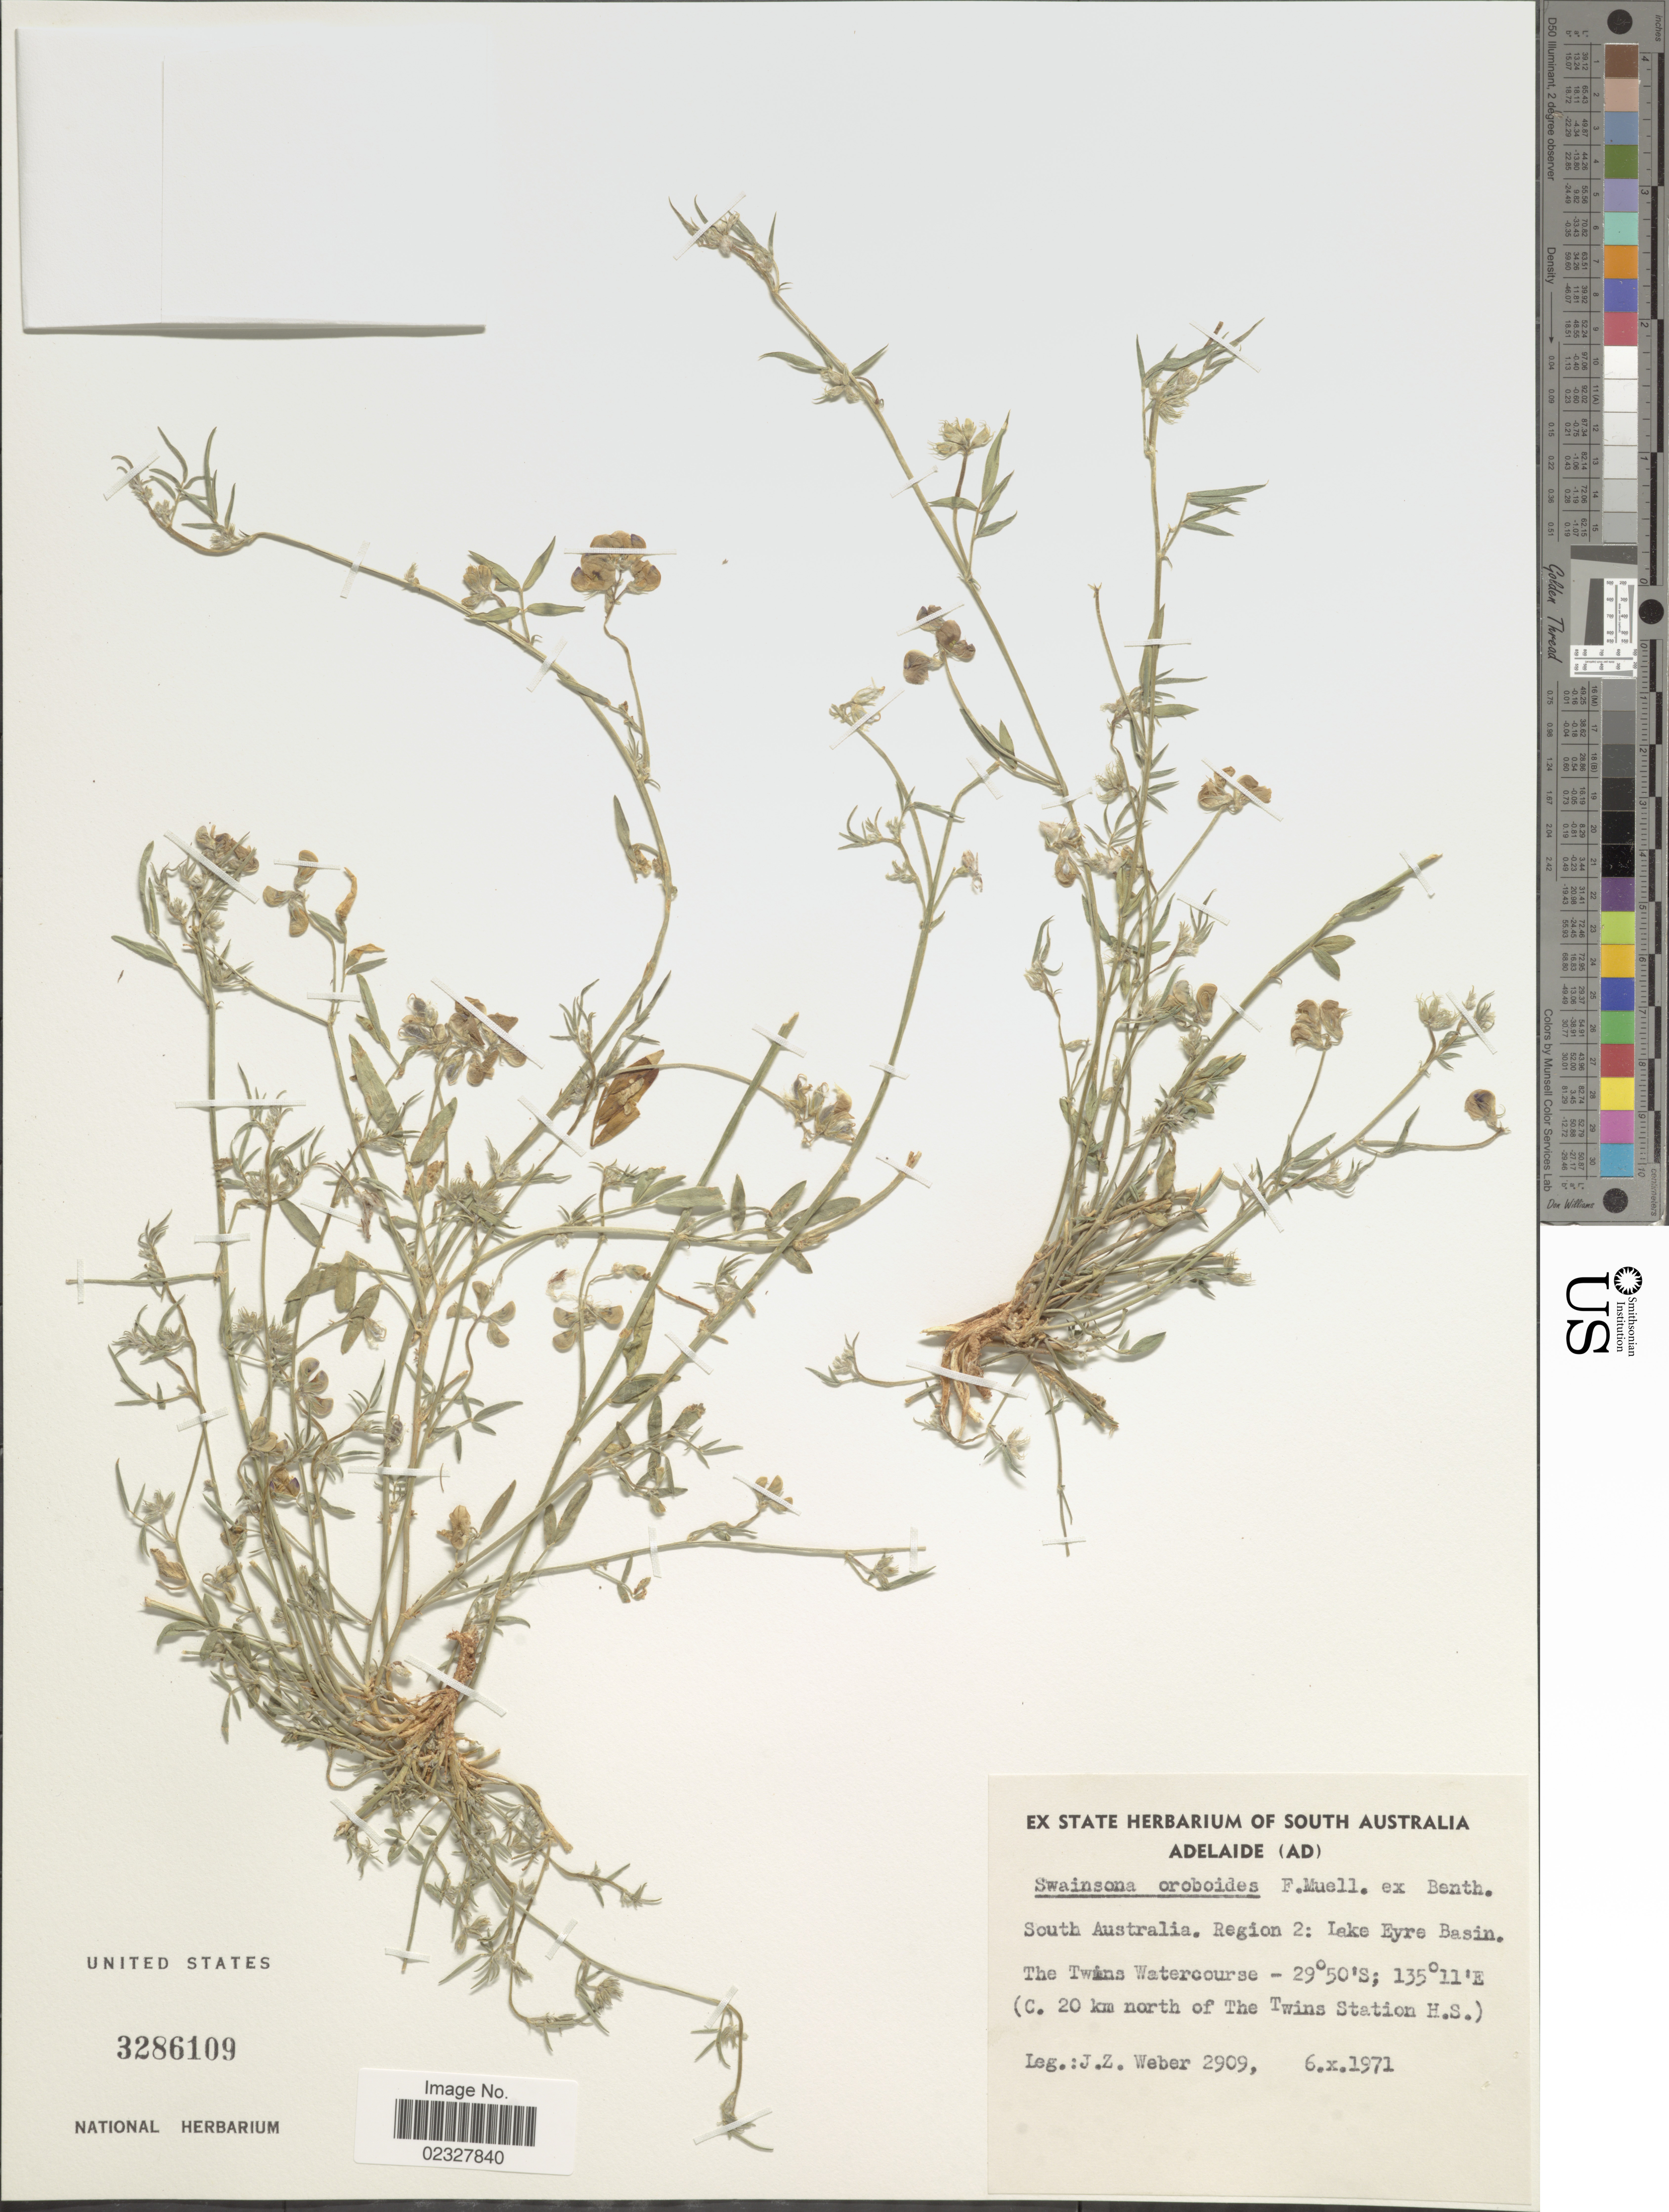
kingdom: Plantae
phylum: Tracheophyta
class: Magnoliopsida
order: Fabales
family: Fabaceae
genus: Swainsona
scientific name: Swainsona oroboides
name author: F. Muell. ex Benth.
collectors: J.Z. Weber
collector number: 2909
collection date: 1971-10-06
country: Australia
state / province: South Australia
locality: South australia, Region 2: Lake Eyre basin. The Twin Watercourse. (C. 20 km north of the Twin Station H.S.)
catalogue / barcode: US 3286109